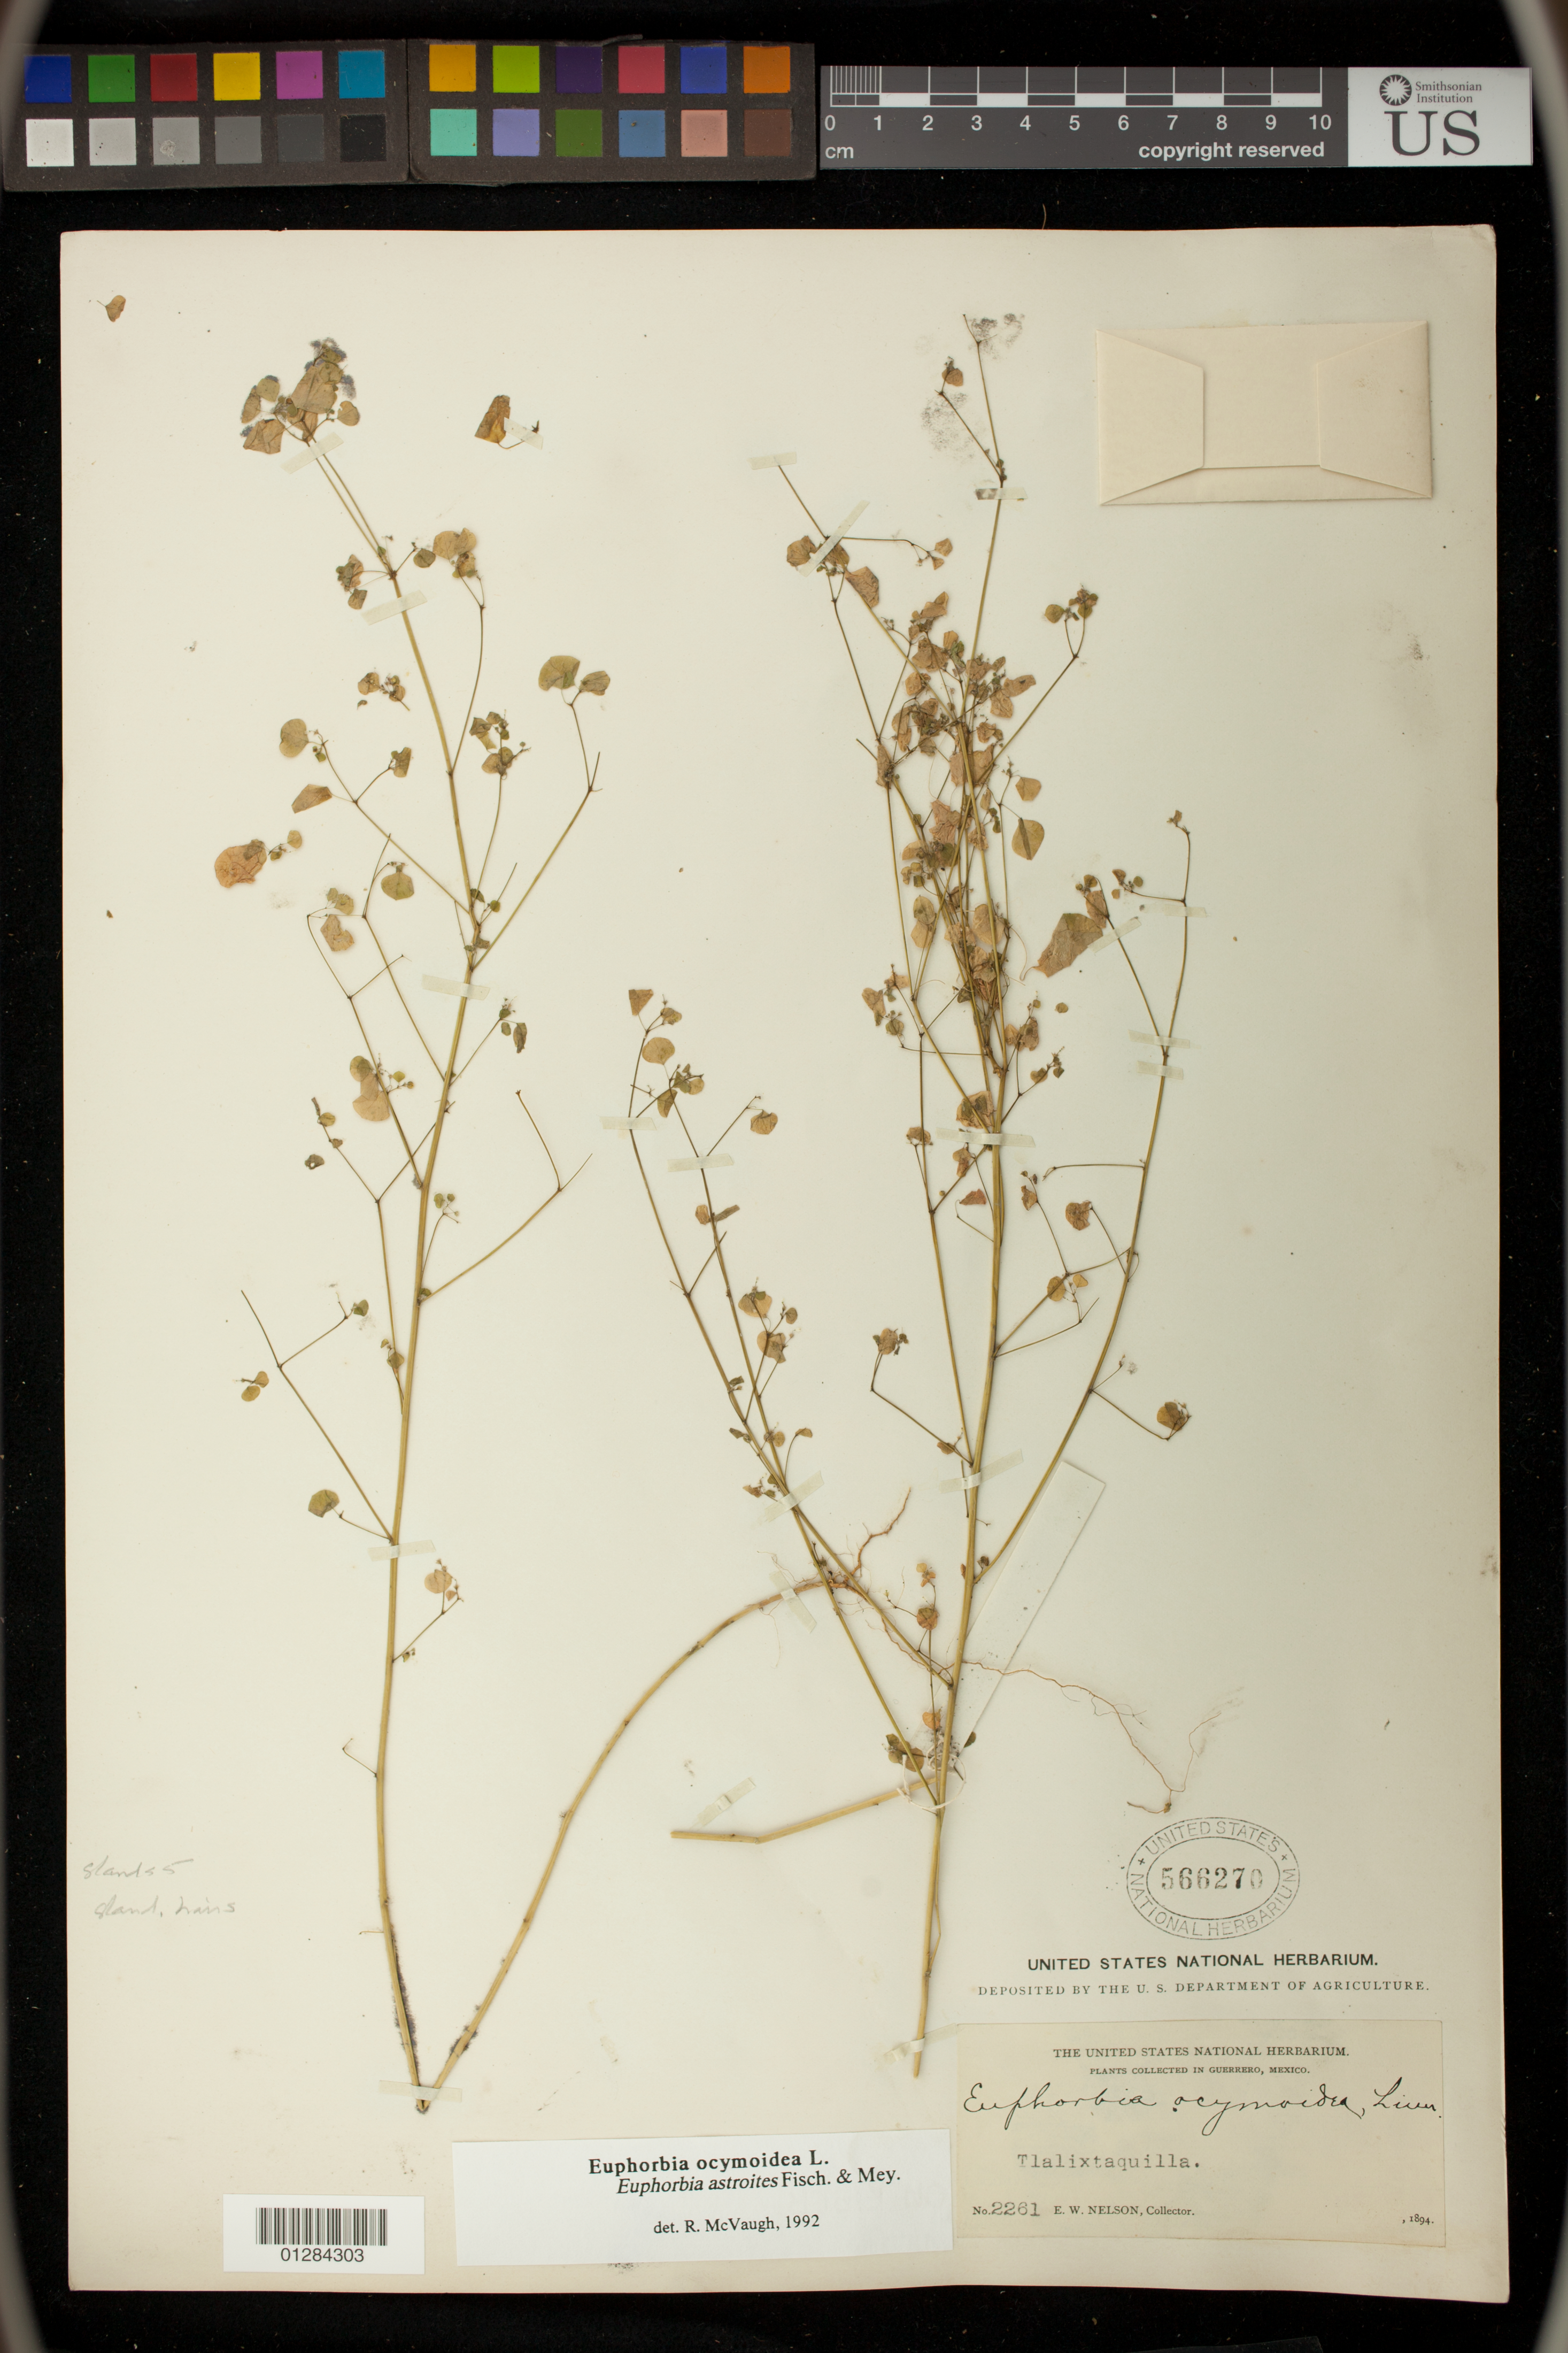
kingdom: Plantae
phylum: Tracheophyta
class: Magnoliopsida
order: Malpighiales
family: Euphorbiaceae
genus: Euphorbia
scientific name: Euphorbia ocymoidea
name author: L.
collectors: E. W. Nelson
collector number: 2261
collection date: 1894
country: Mexico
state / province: Guerrero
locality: Tlalixtaquilla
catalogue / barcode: US 566270